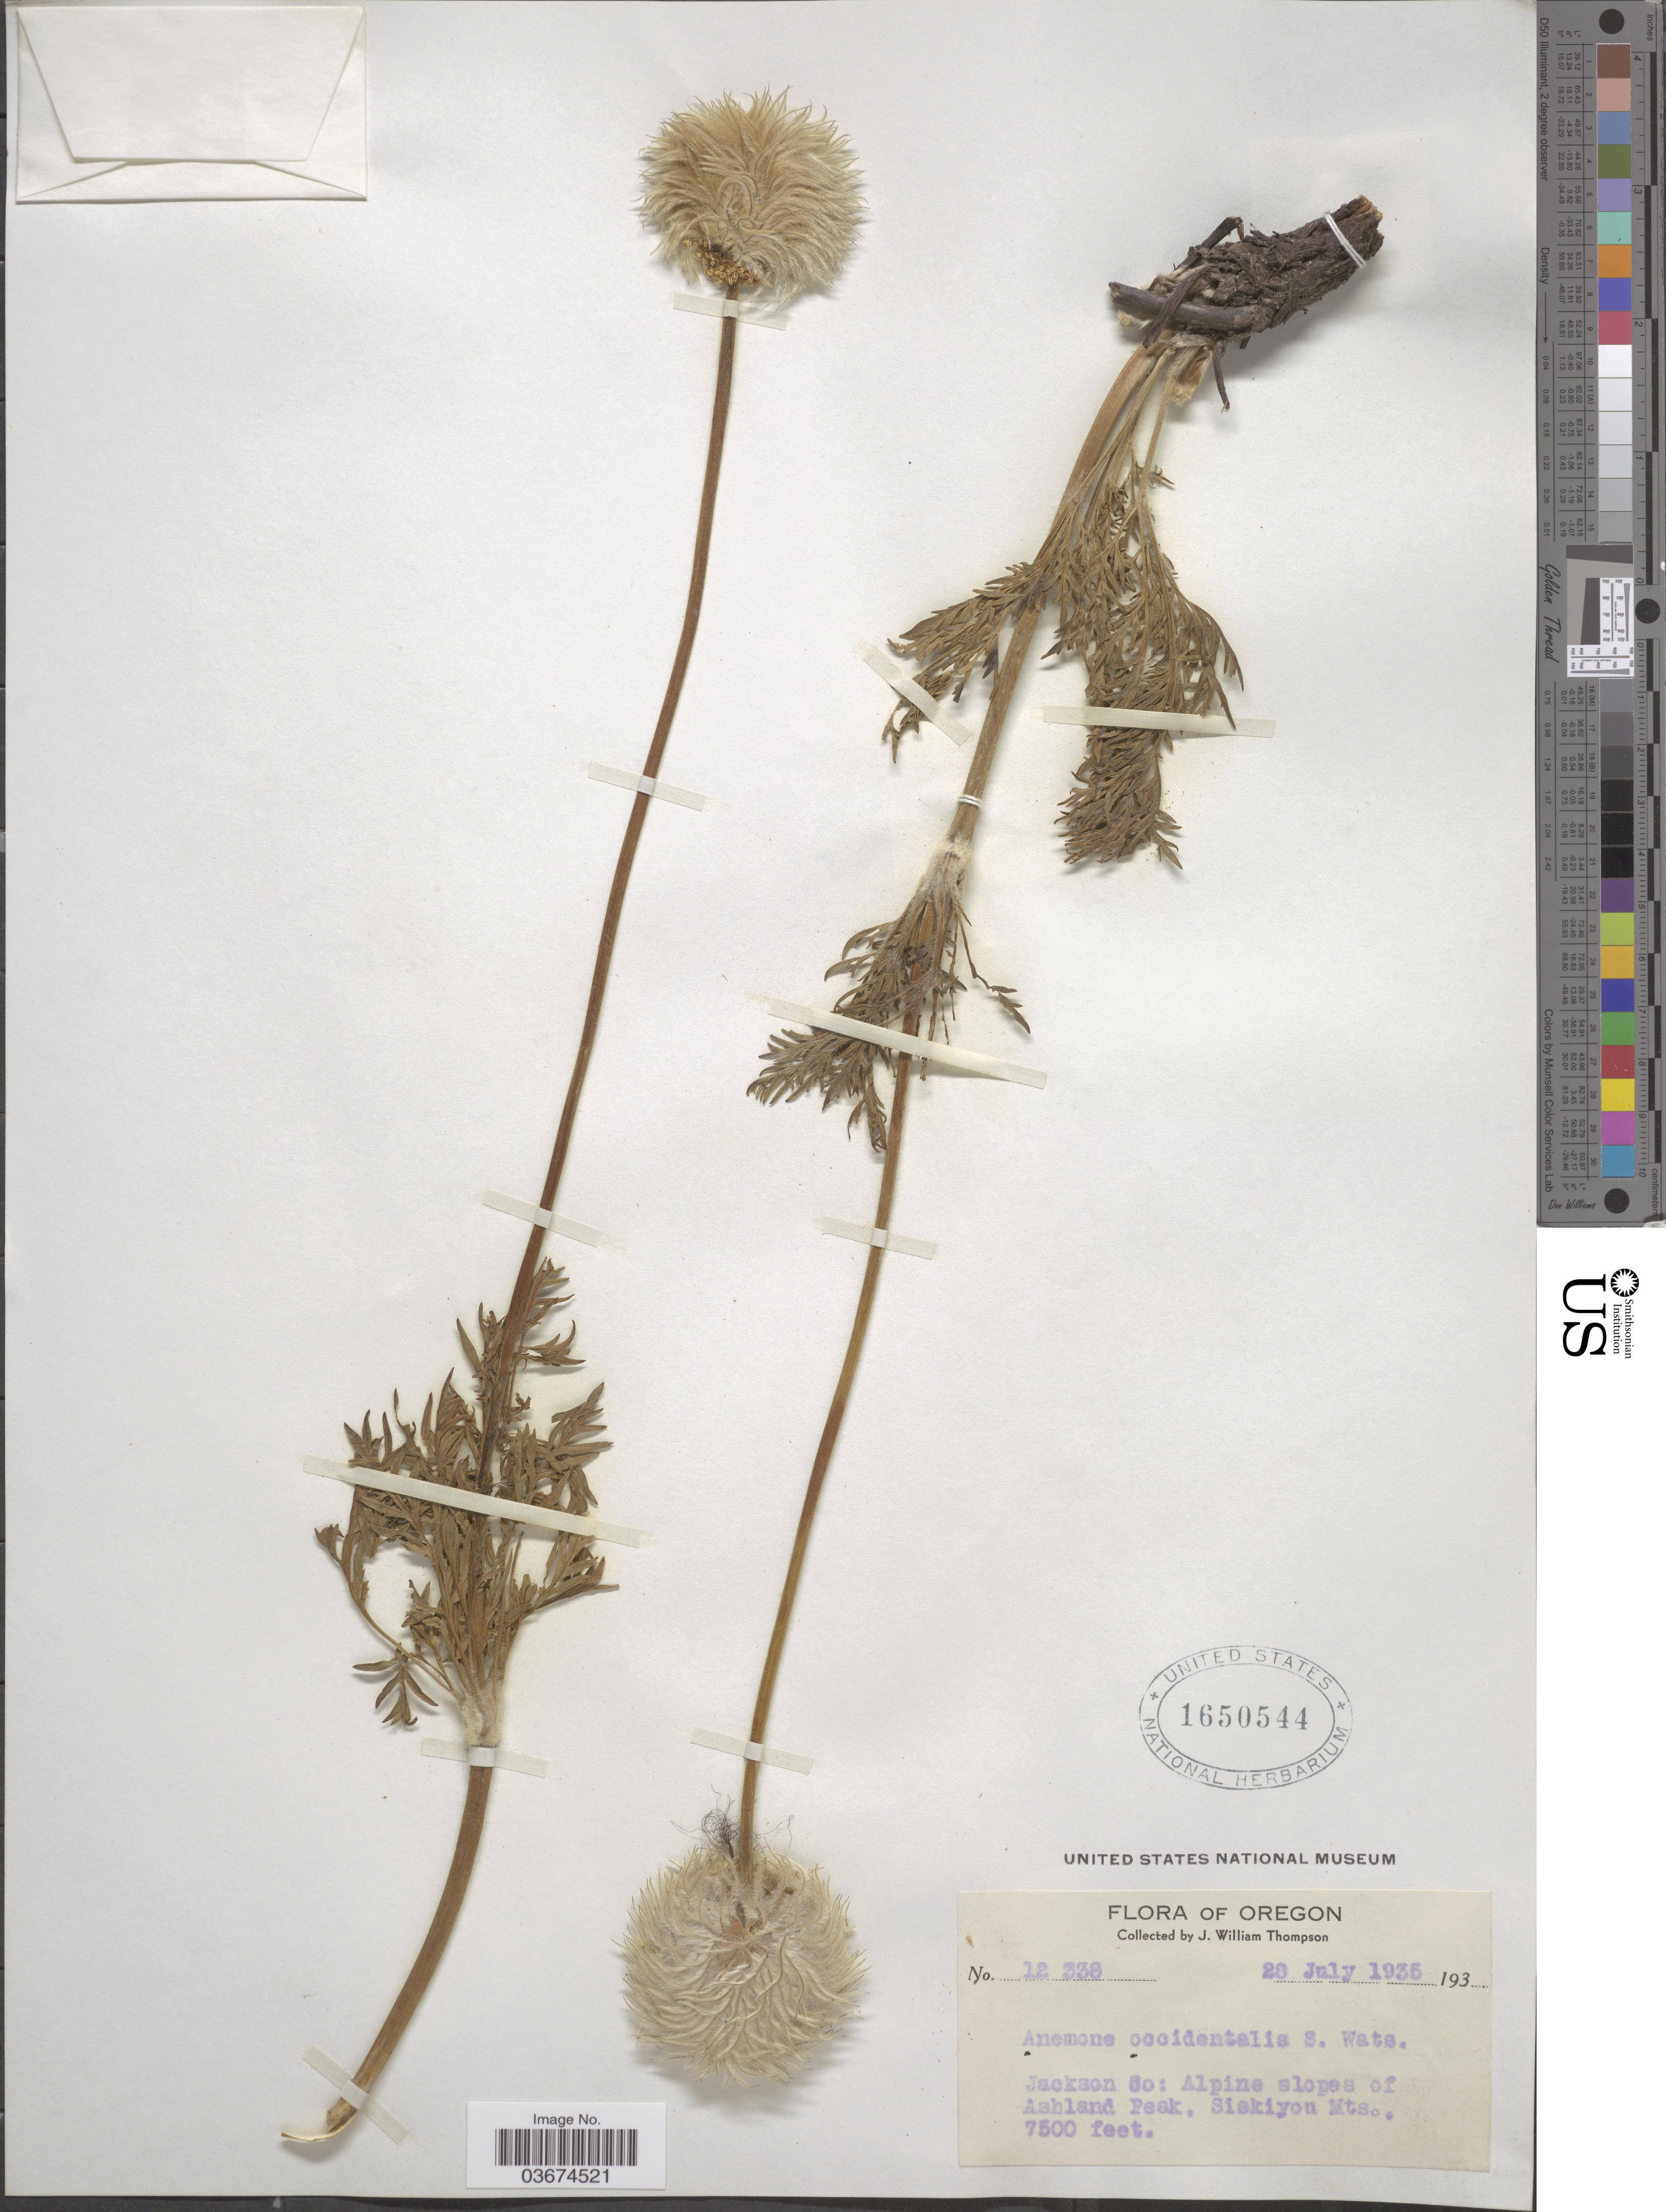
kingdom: Plantae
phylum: Tracheophyta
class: Magnoliopsida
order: Ranunculales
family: Ranunculaceae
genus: Pulsatilla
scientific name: Pulsatilla occidentalis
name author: (S. Watson) Freyn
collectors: J. W. Thompson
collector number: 12338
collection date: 1935-07-28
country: United States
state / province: Oregon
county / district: Jackson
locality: Jackson Co: Alpine slopes of Ashland Peak, Siskiyou Mts.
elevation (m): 2286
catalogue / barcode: US 1650544